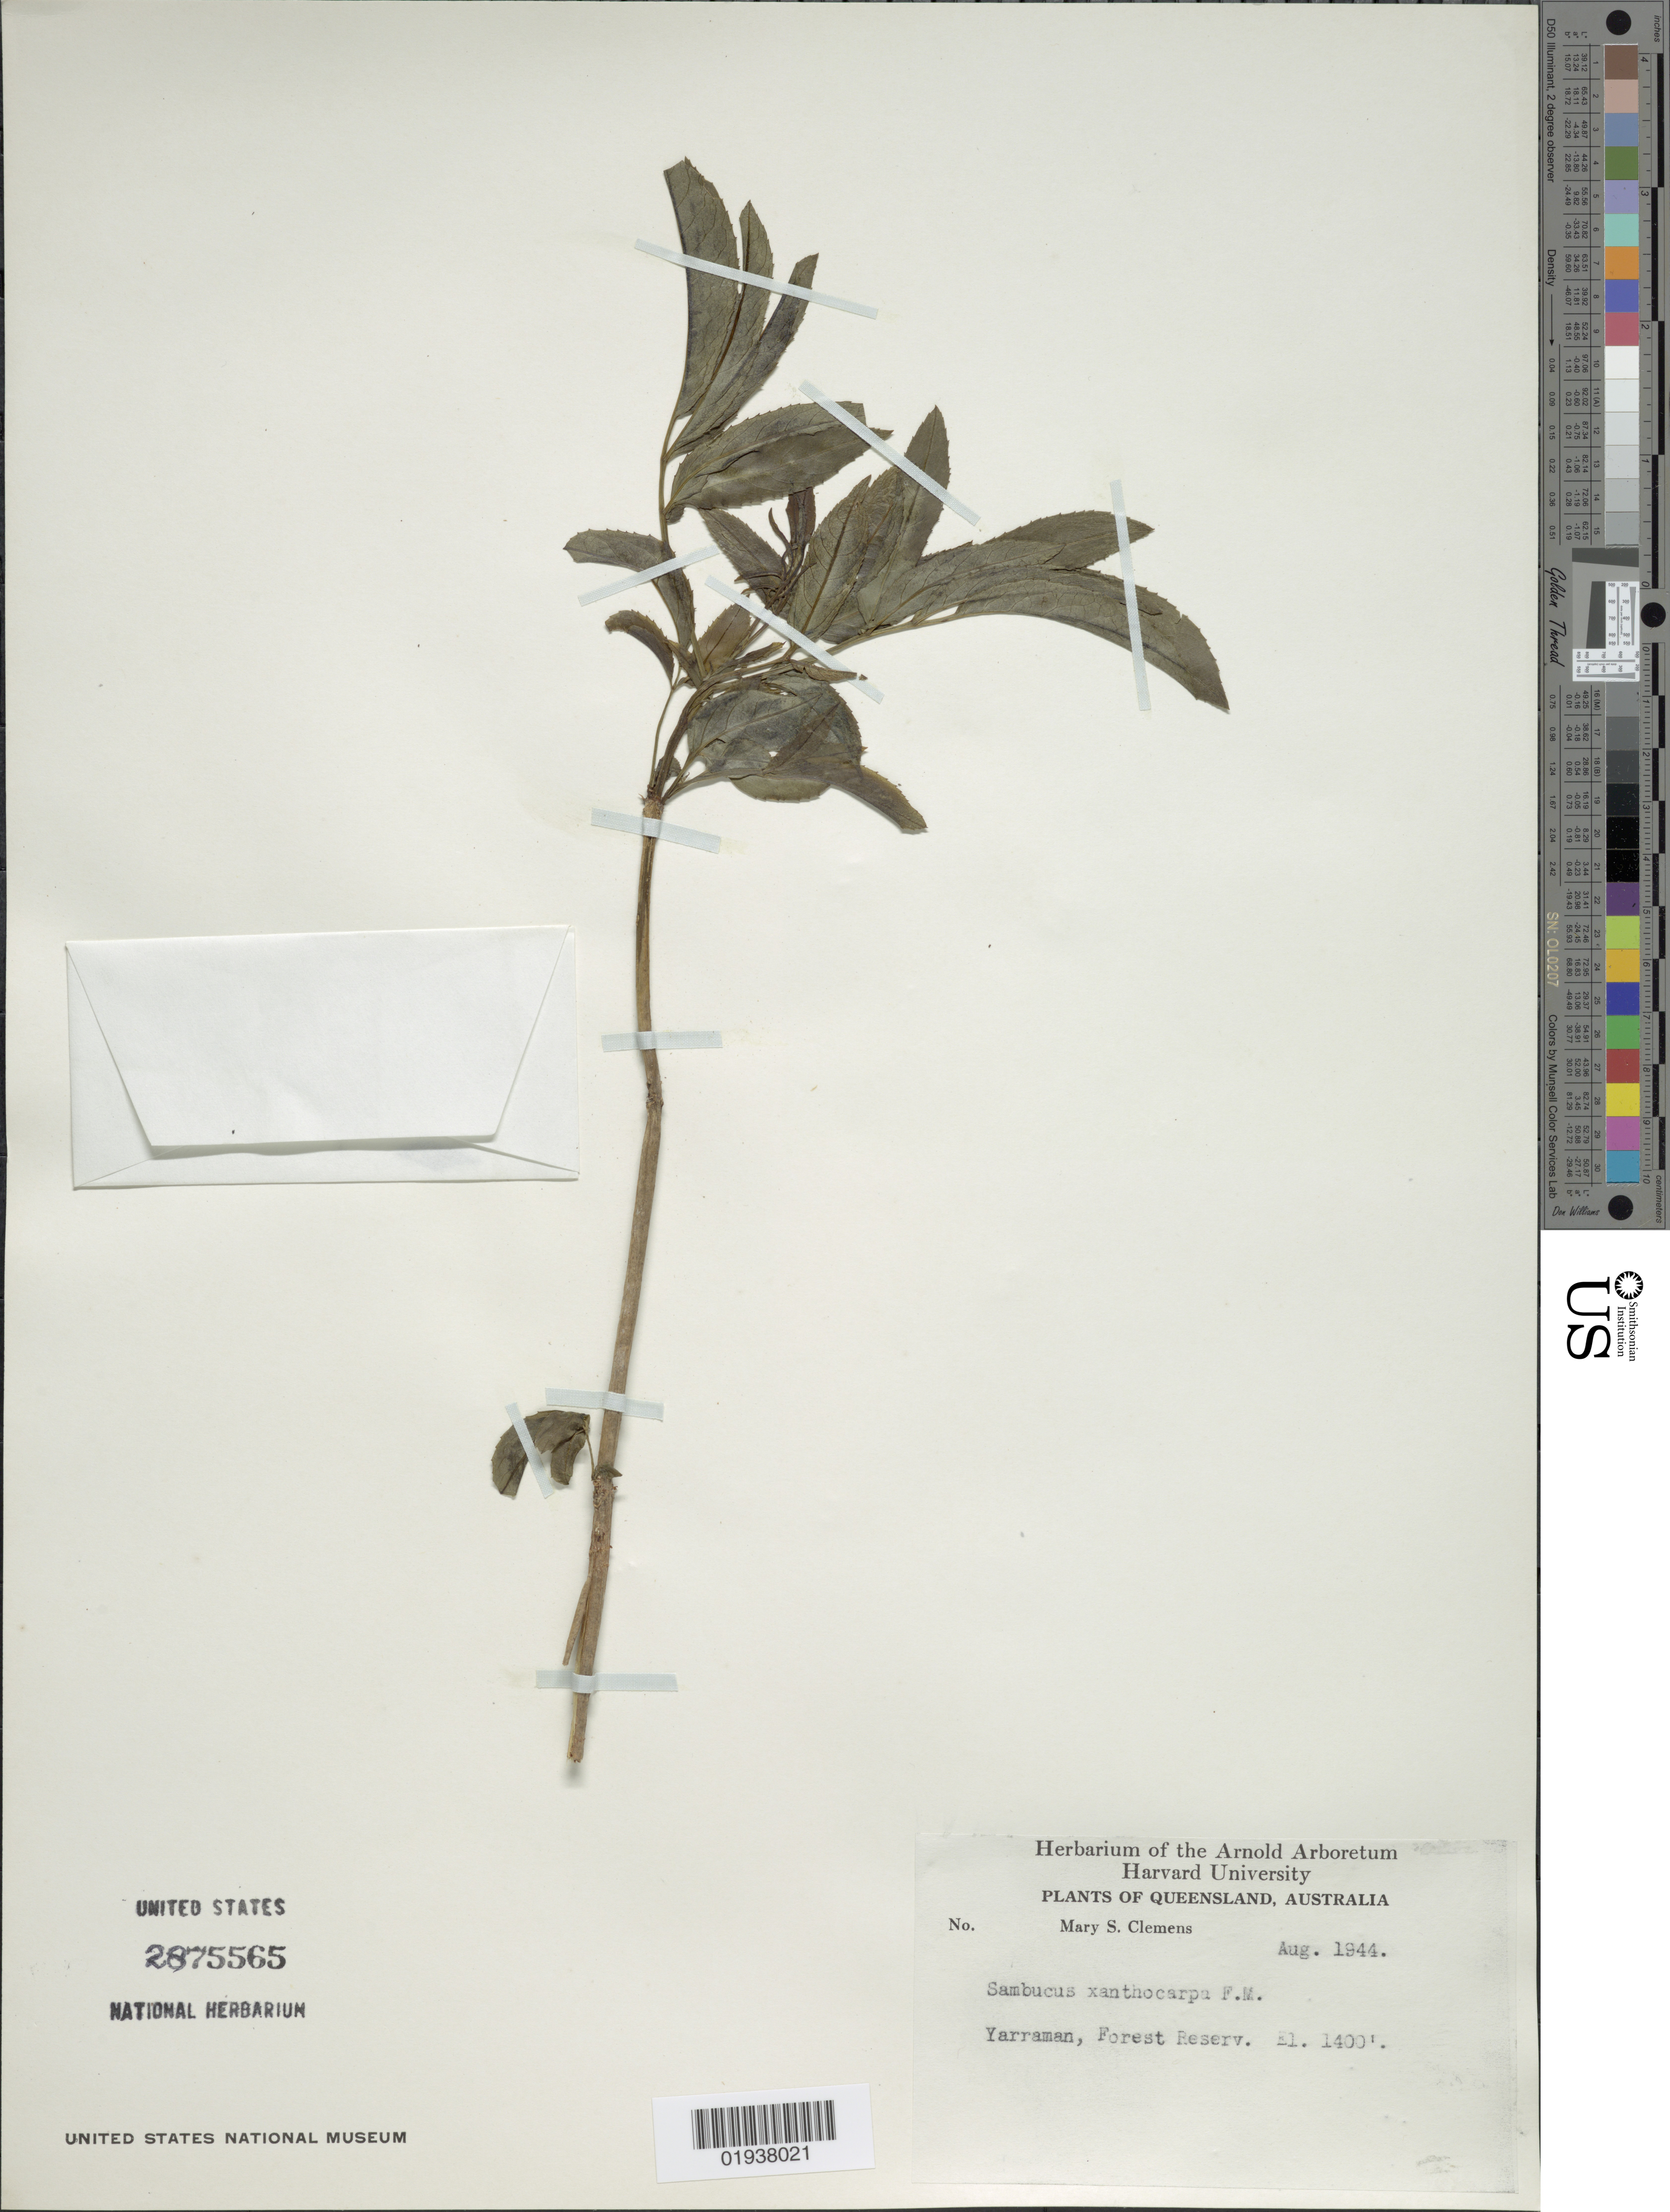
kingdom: Plantae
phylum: Tracheophyta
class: Magnoliopsida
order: Dipsacales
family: Viburnaceae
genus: Sambucus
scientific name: Sambucus australasica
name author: (Lindl.) Fritsch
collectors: M. S. Clemens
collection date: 1944-08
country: Australia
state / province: Queensland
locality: Yarraman, Forest Reserv.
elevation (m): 427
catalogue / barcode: US 2875565